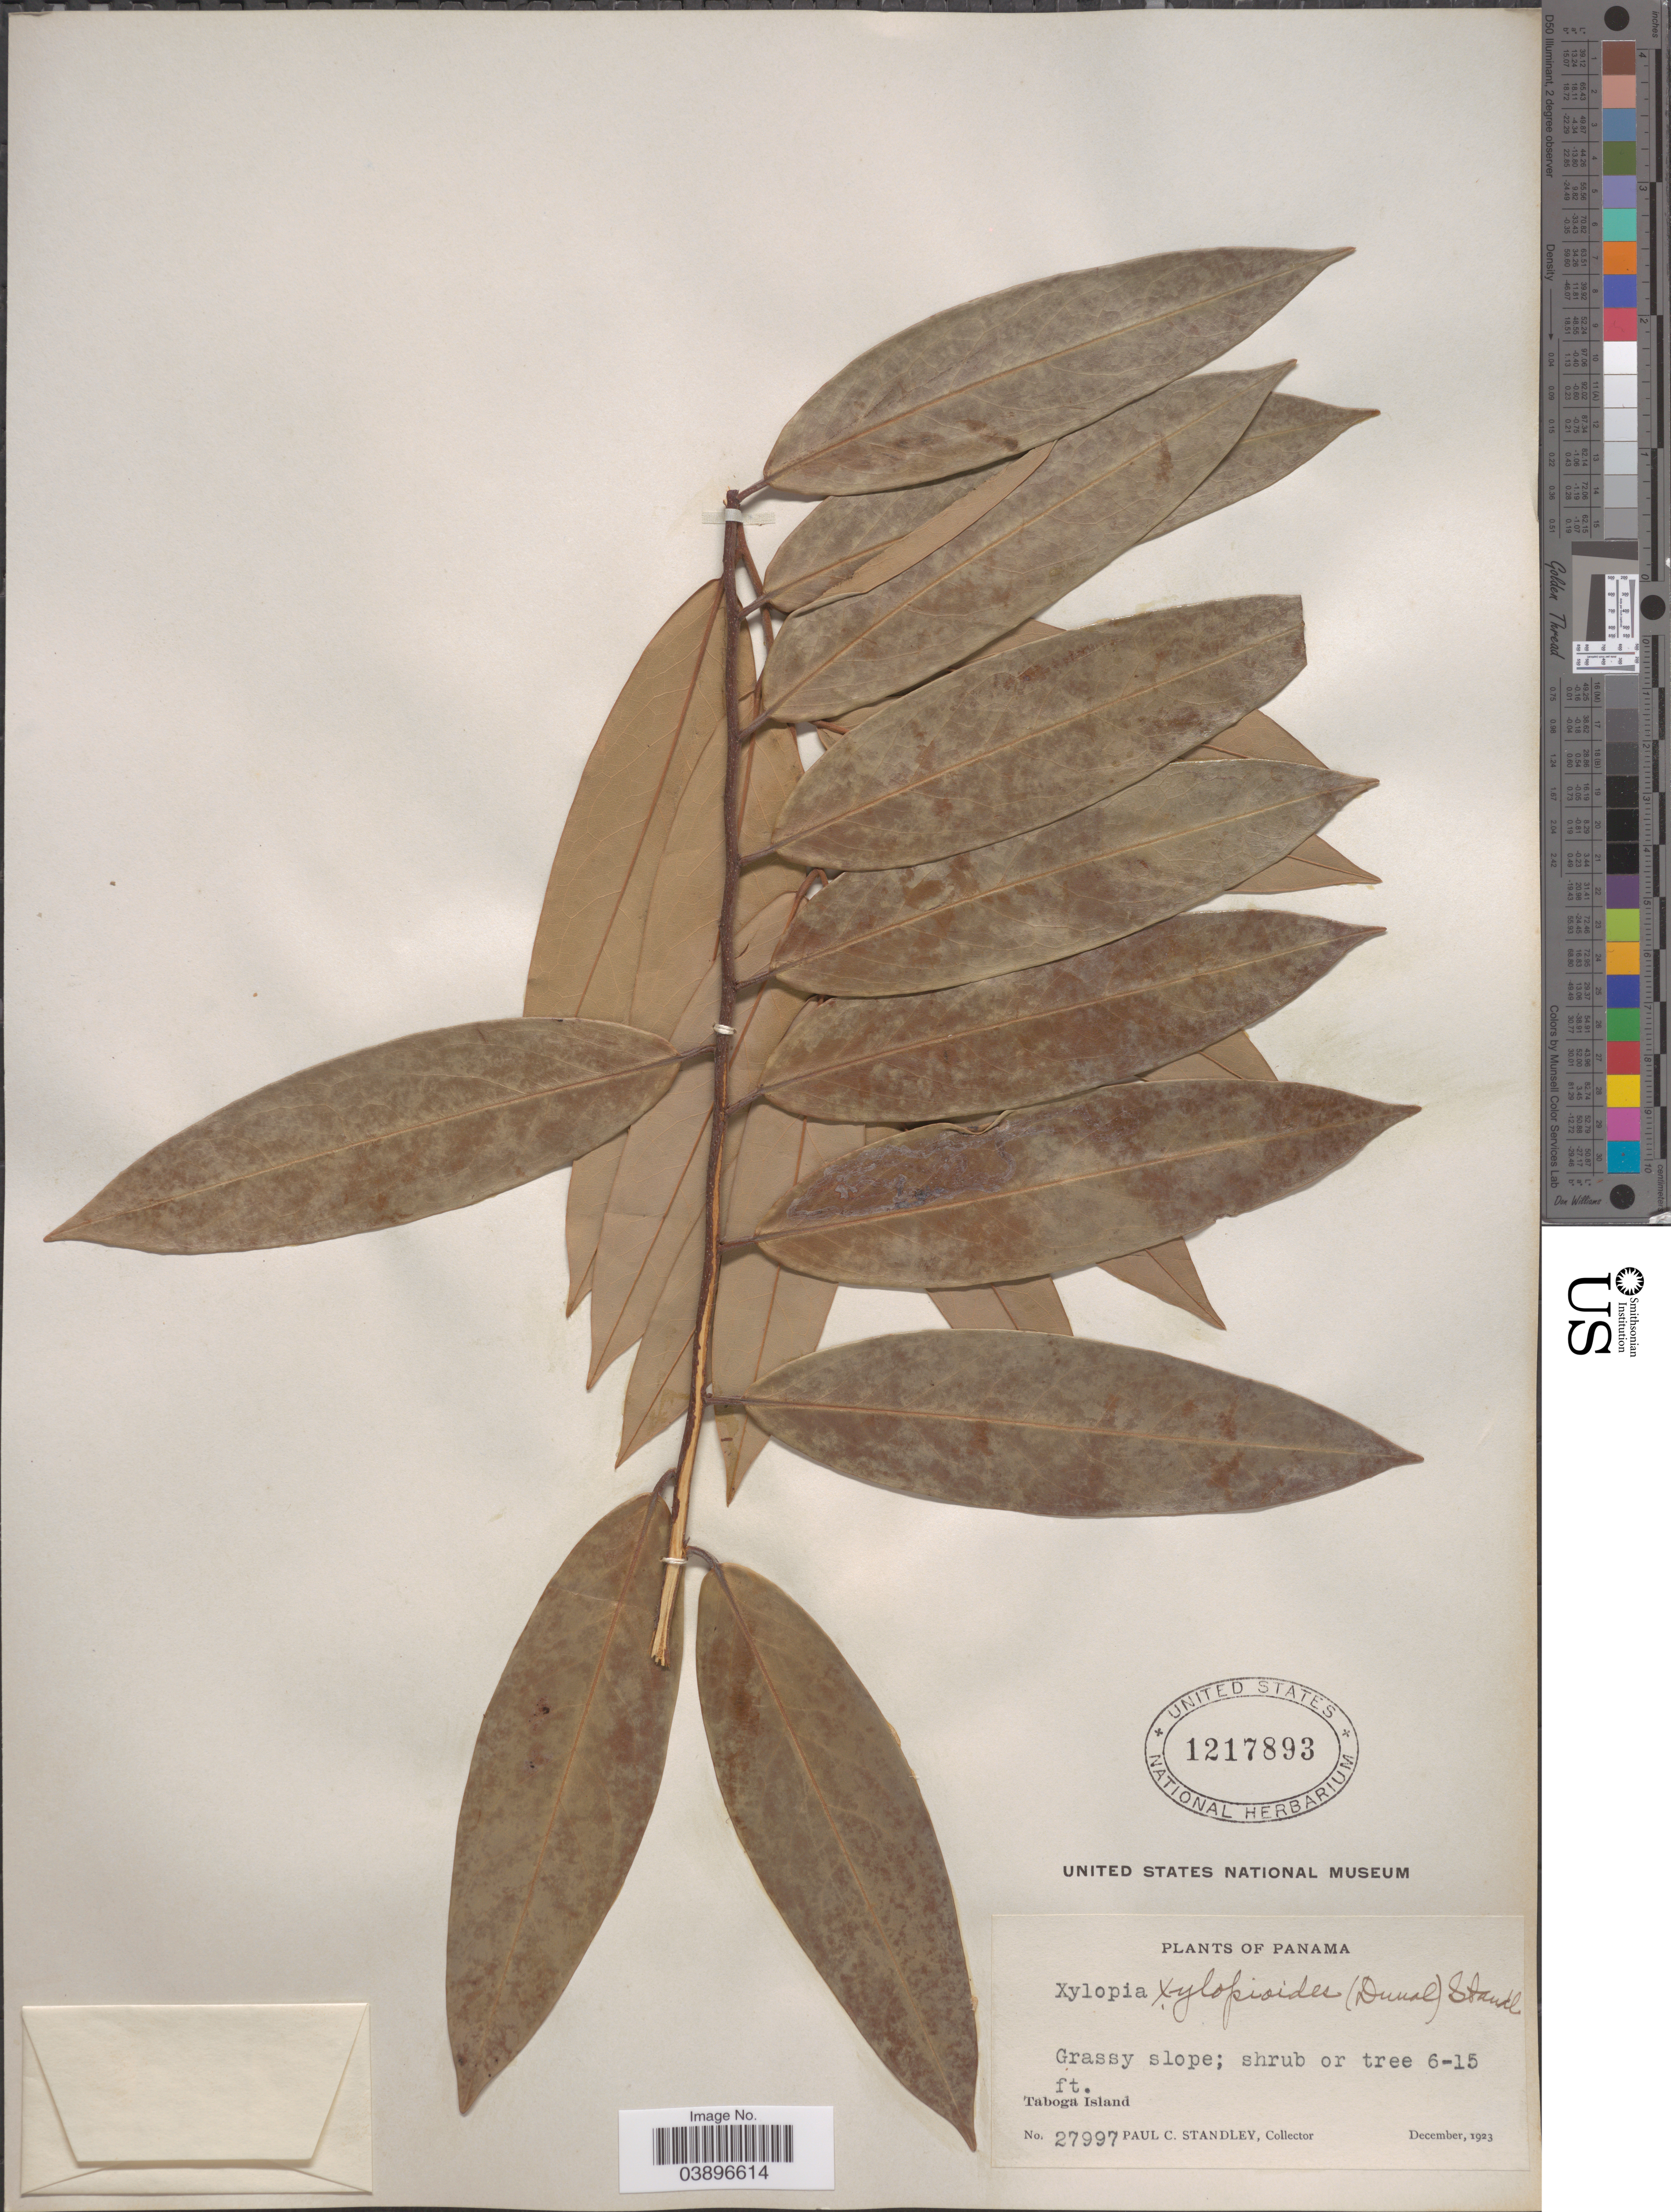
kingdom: Plantae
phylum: Tracheophyta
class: Magnoliopsida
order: Magnoliales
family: Annonaceae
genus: Xylopia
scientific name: Xylopia aromatica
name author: (Lam.) Mart.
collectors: P. C. Standley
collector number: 27997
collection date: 1923-12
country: Panama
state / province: Panamá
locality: Taboga Island.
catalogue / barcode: US 1217893